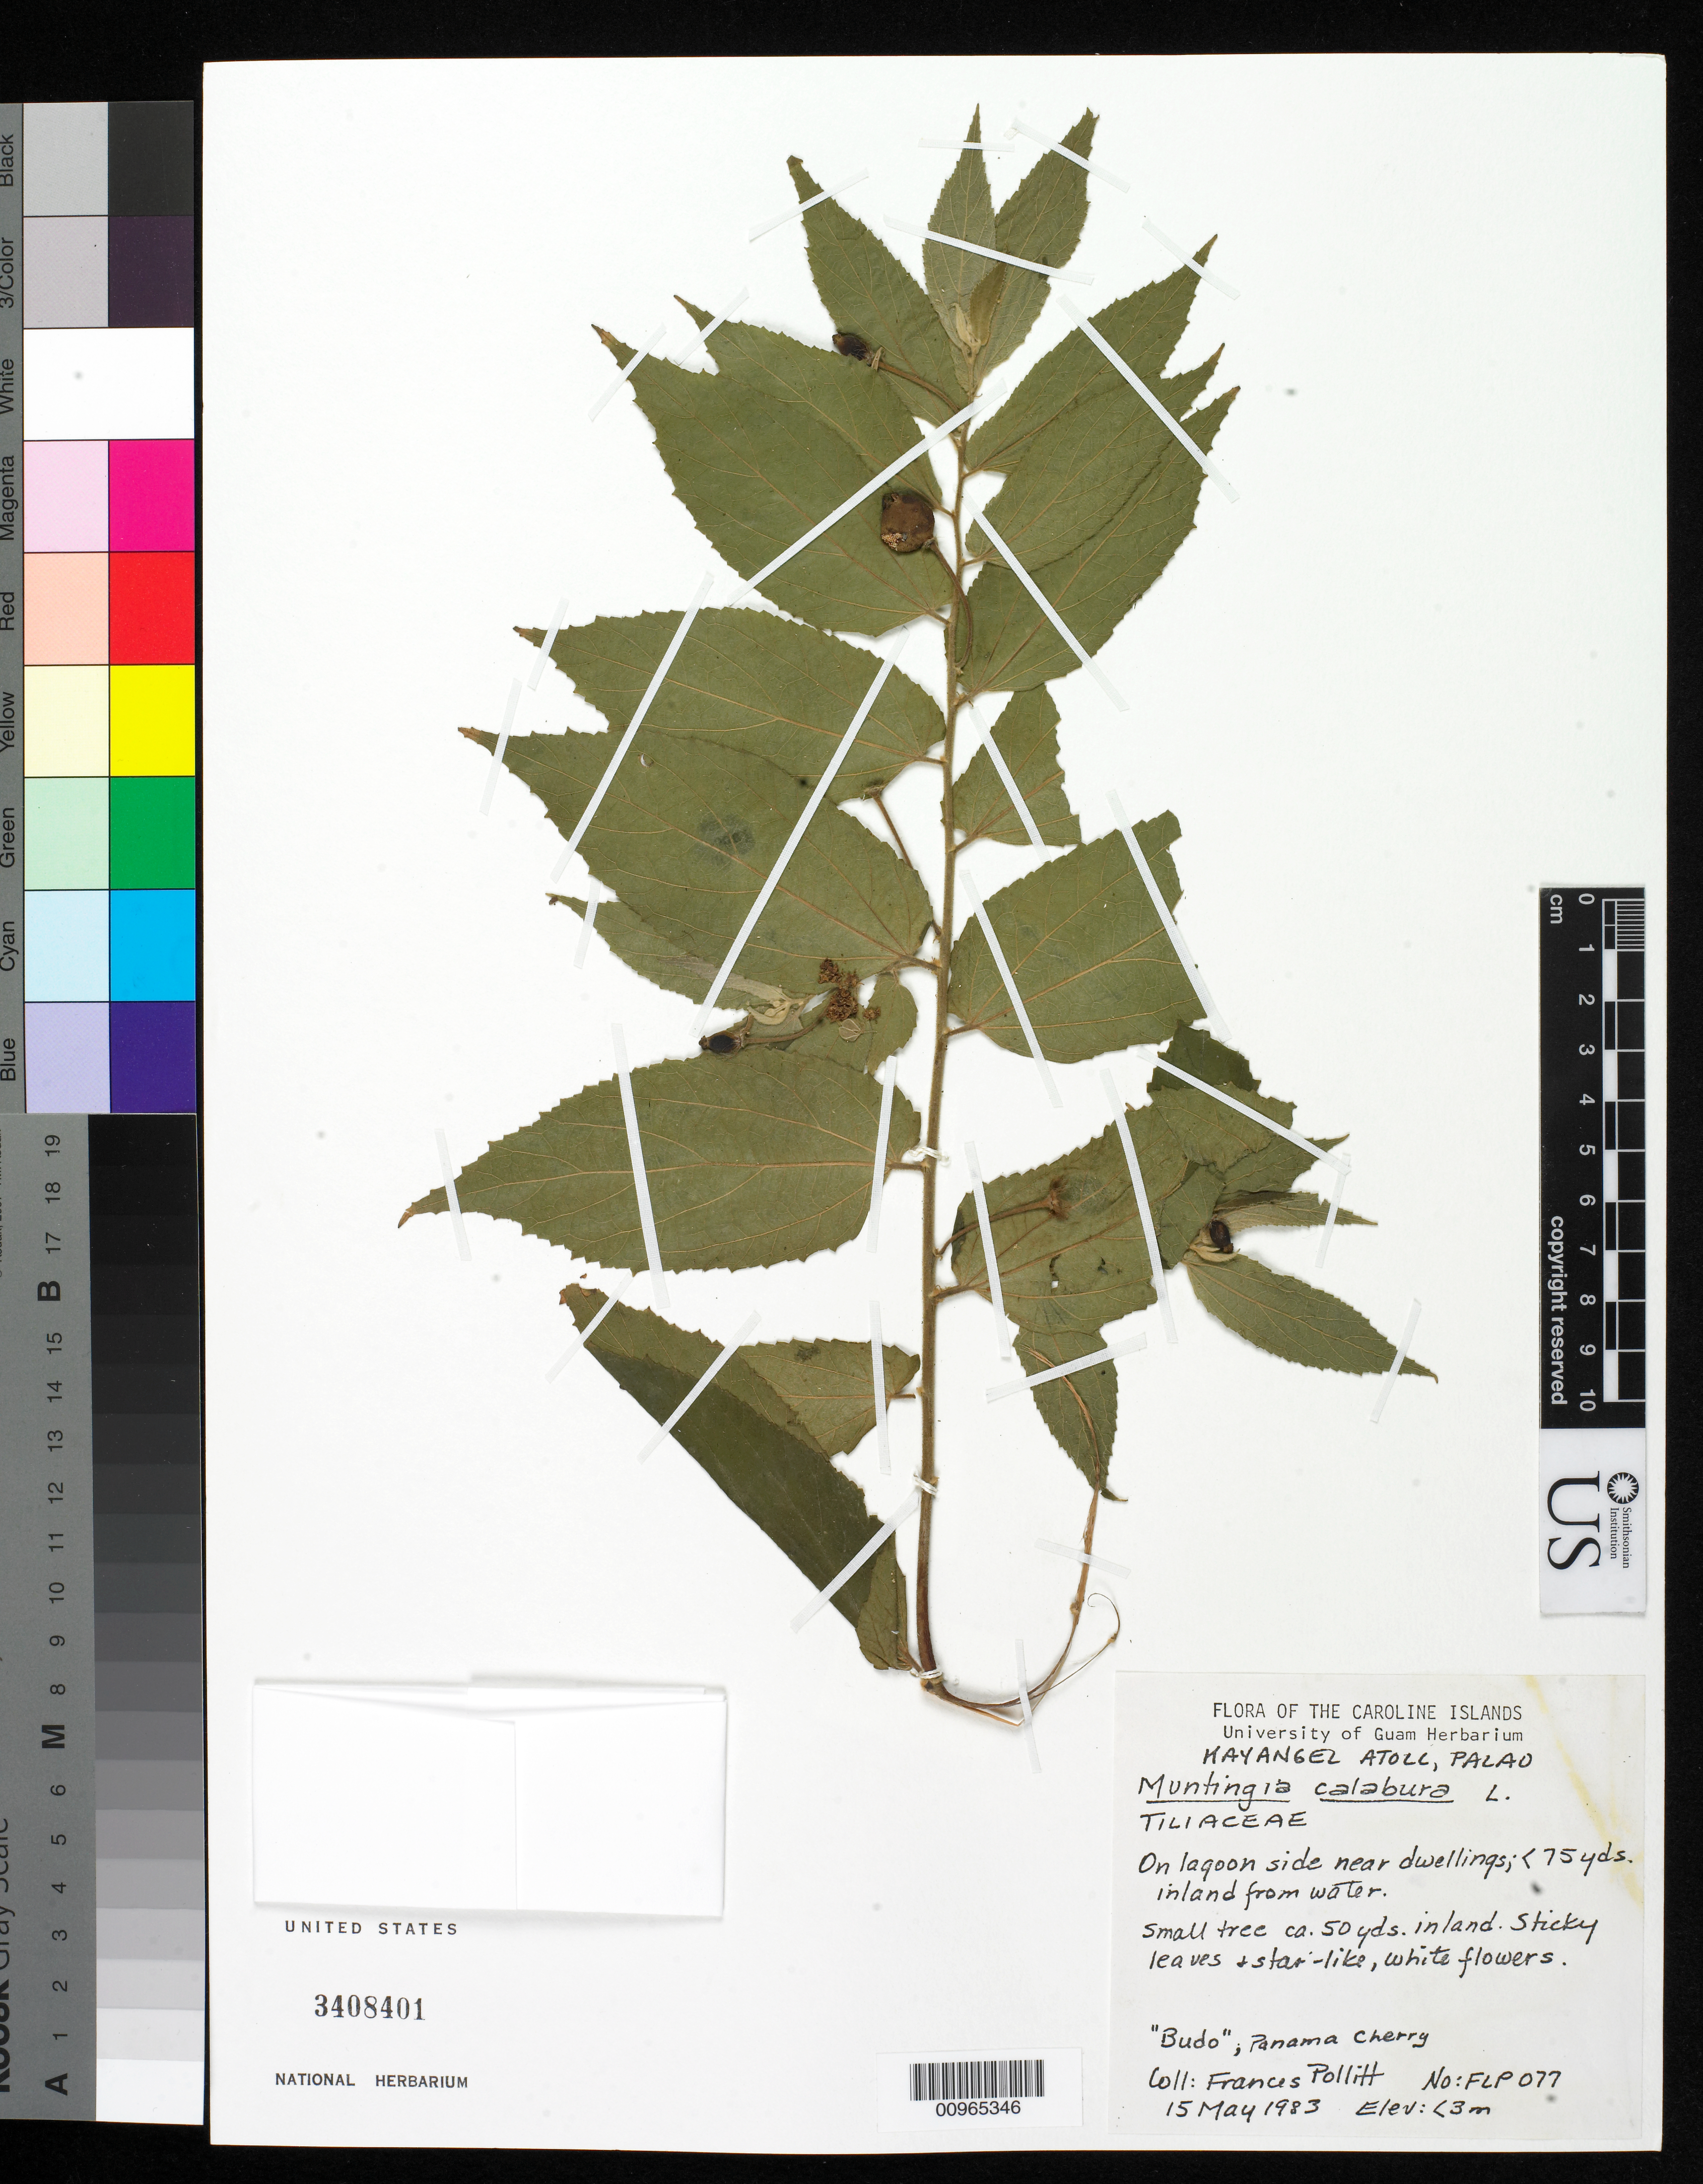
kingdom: Plantae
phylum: Tracheophyta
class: Magnoliopsida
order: Malvales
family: Muntingiaceae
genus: Muntingia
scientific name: Muntingia calabura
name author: L.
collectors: F. Pollitt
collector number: FLP077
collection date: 1983-05-15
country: Palau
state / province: Kayangel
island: Ngcheangel [Kayangel] Atoll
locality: Kayangel Atoll (Ngcheangel), Palau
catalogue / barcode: US 3408401